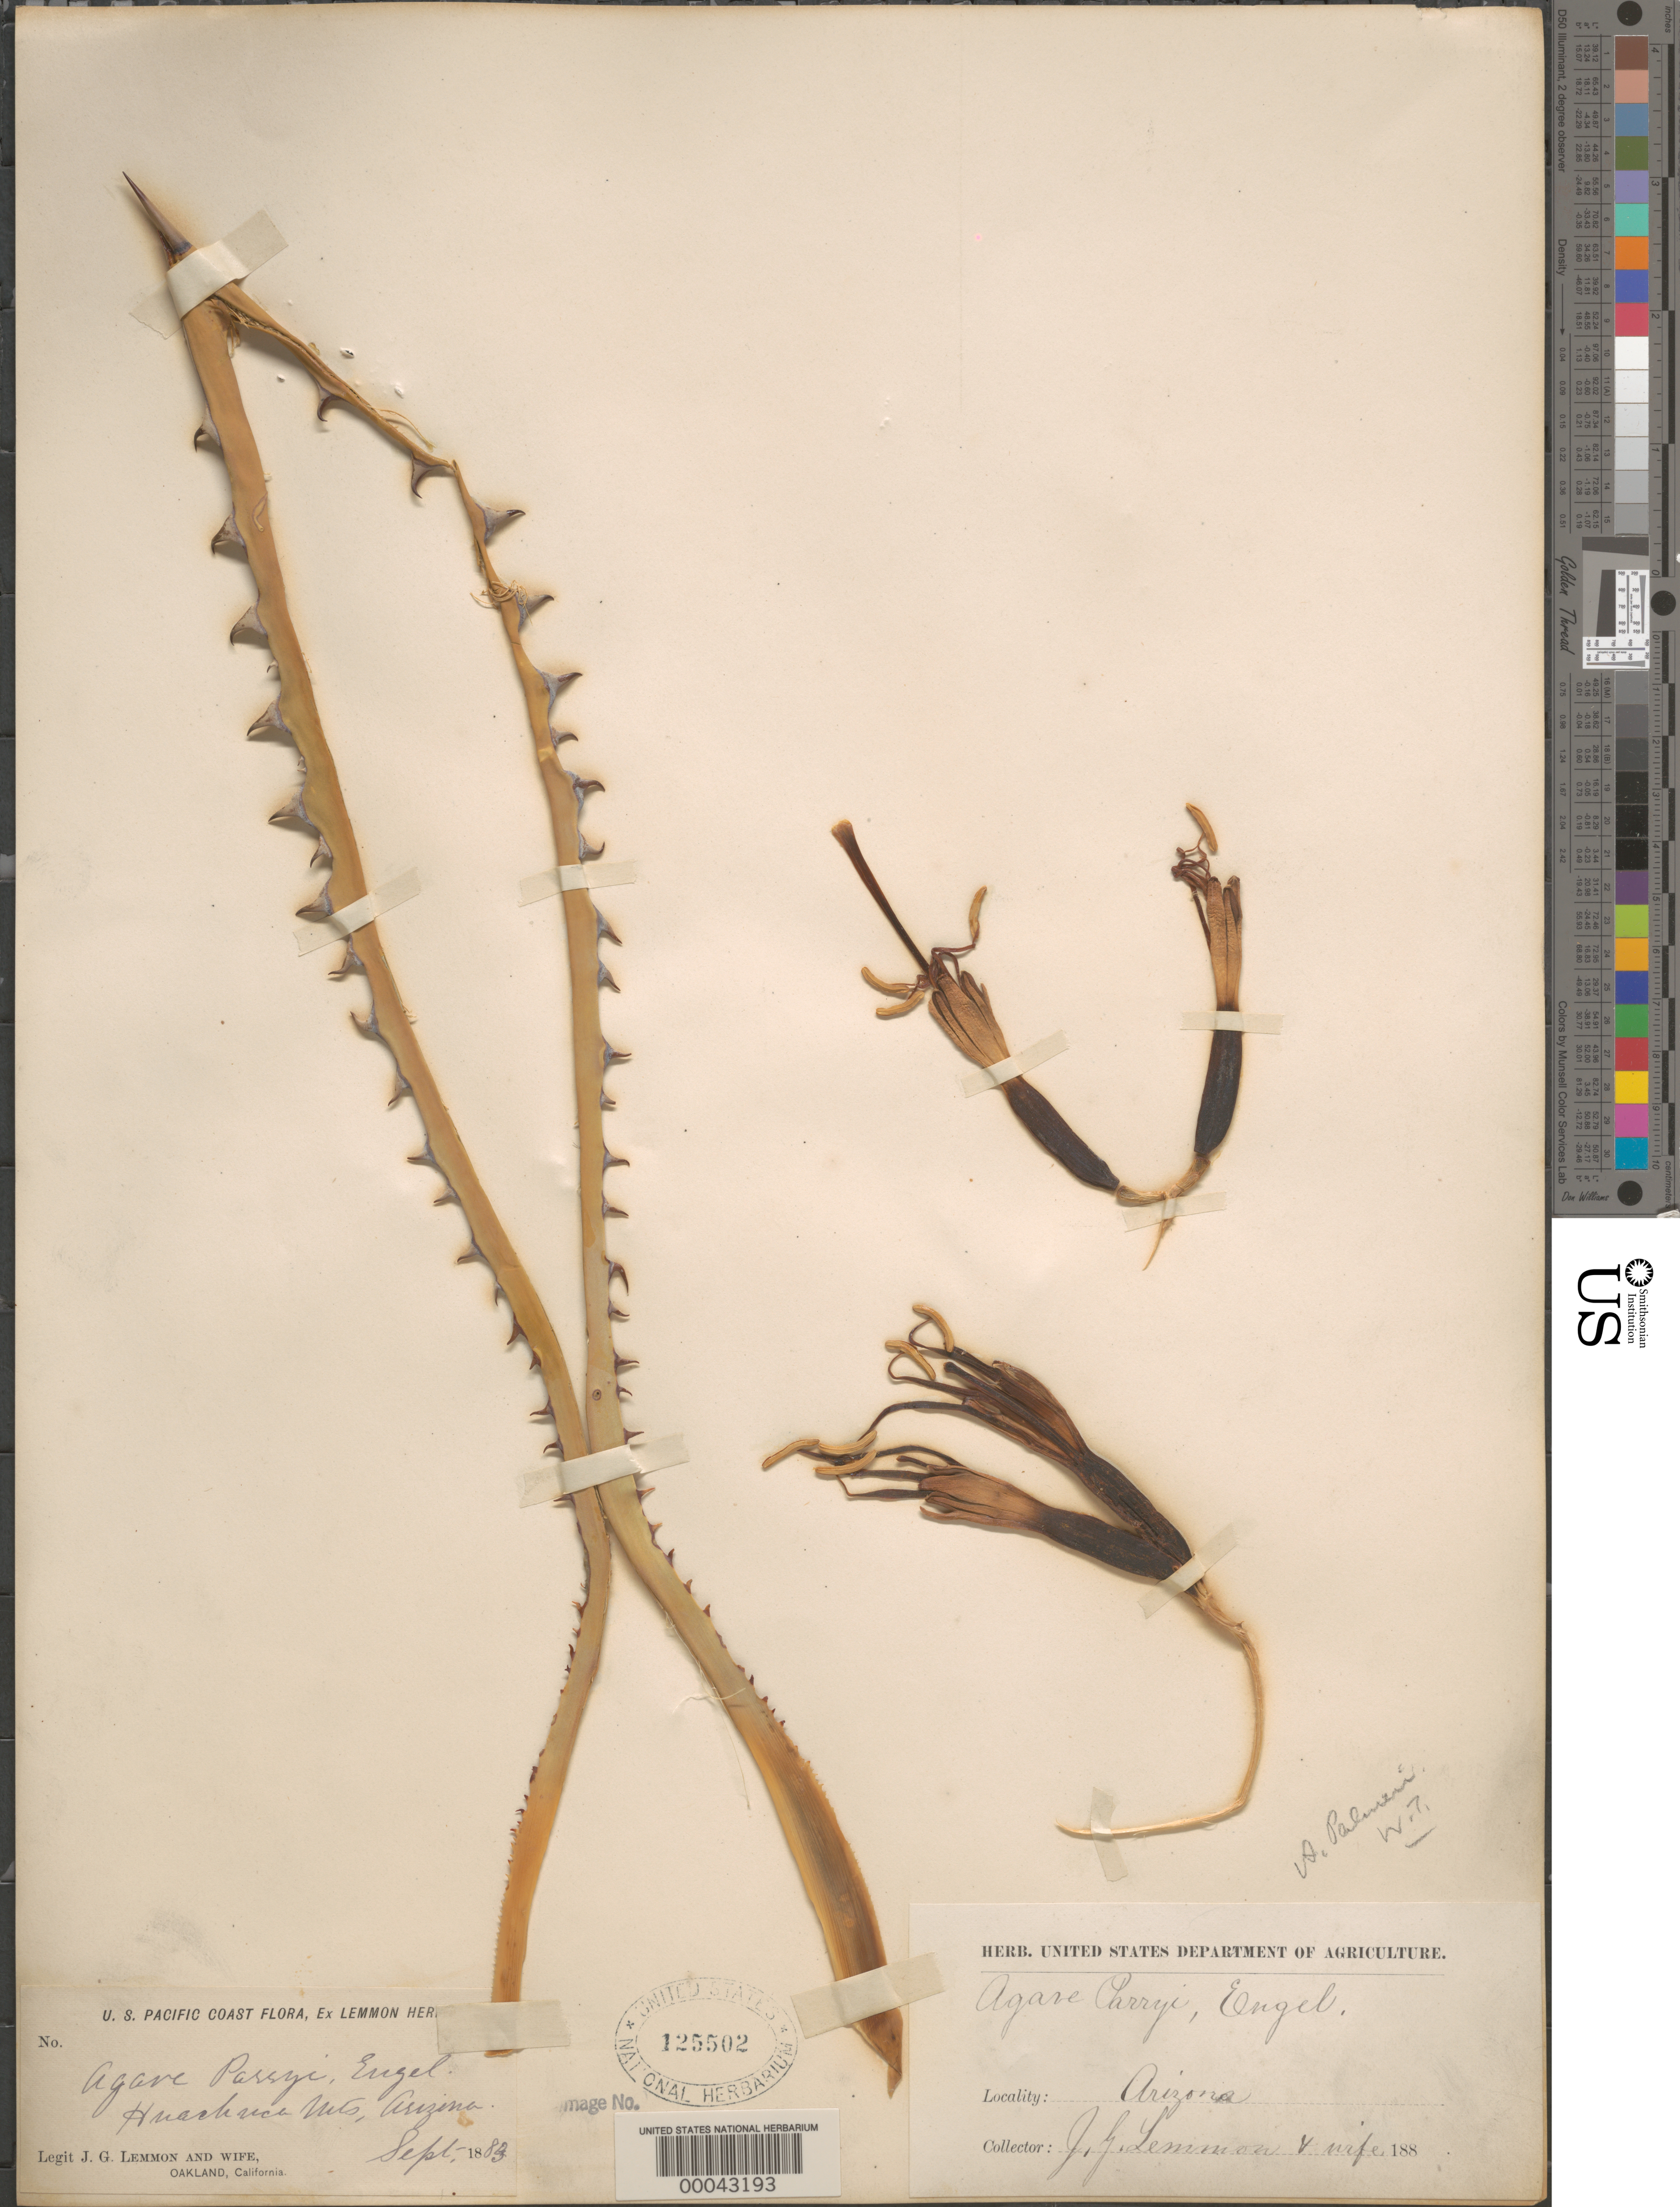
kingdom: Plantae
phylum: Tracheophyta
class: Liliopsida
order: Asparagales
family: Asparagaceae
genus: Agave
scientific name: Agave palmeri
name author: Engelm.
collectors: J. Lemmon & Mrs. J. G. Lemmon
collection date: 1883-09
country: United States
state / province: Arizona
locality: U. S. Pacific Coast. Huachuca Mts.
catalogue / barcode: US 125502